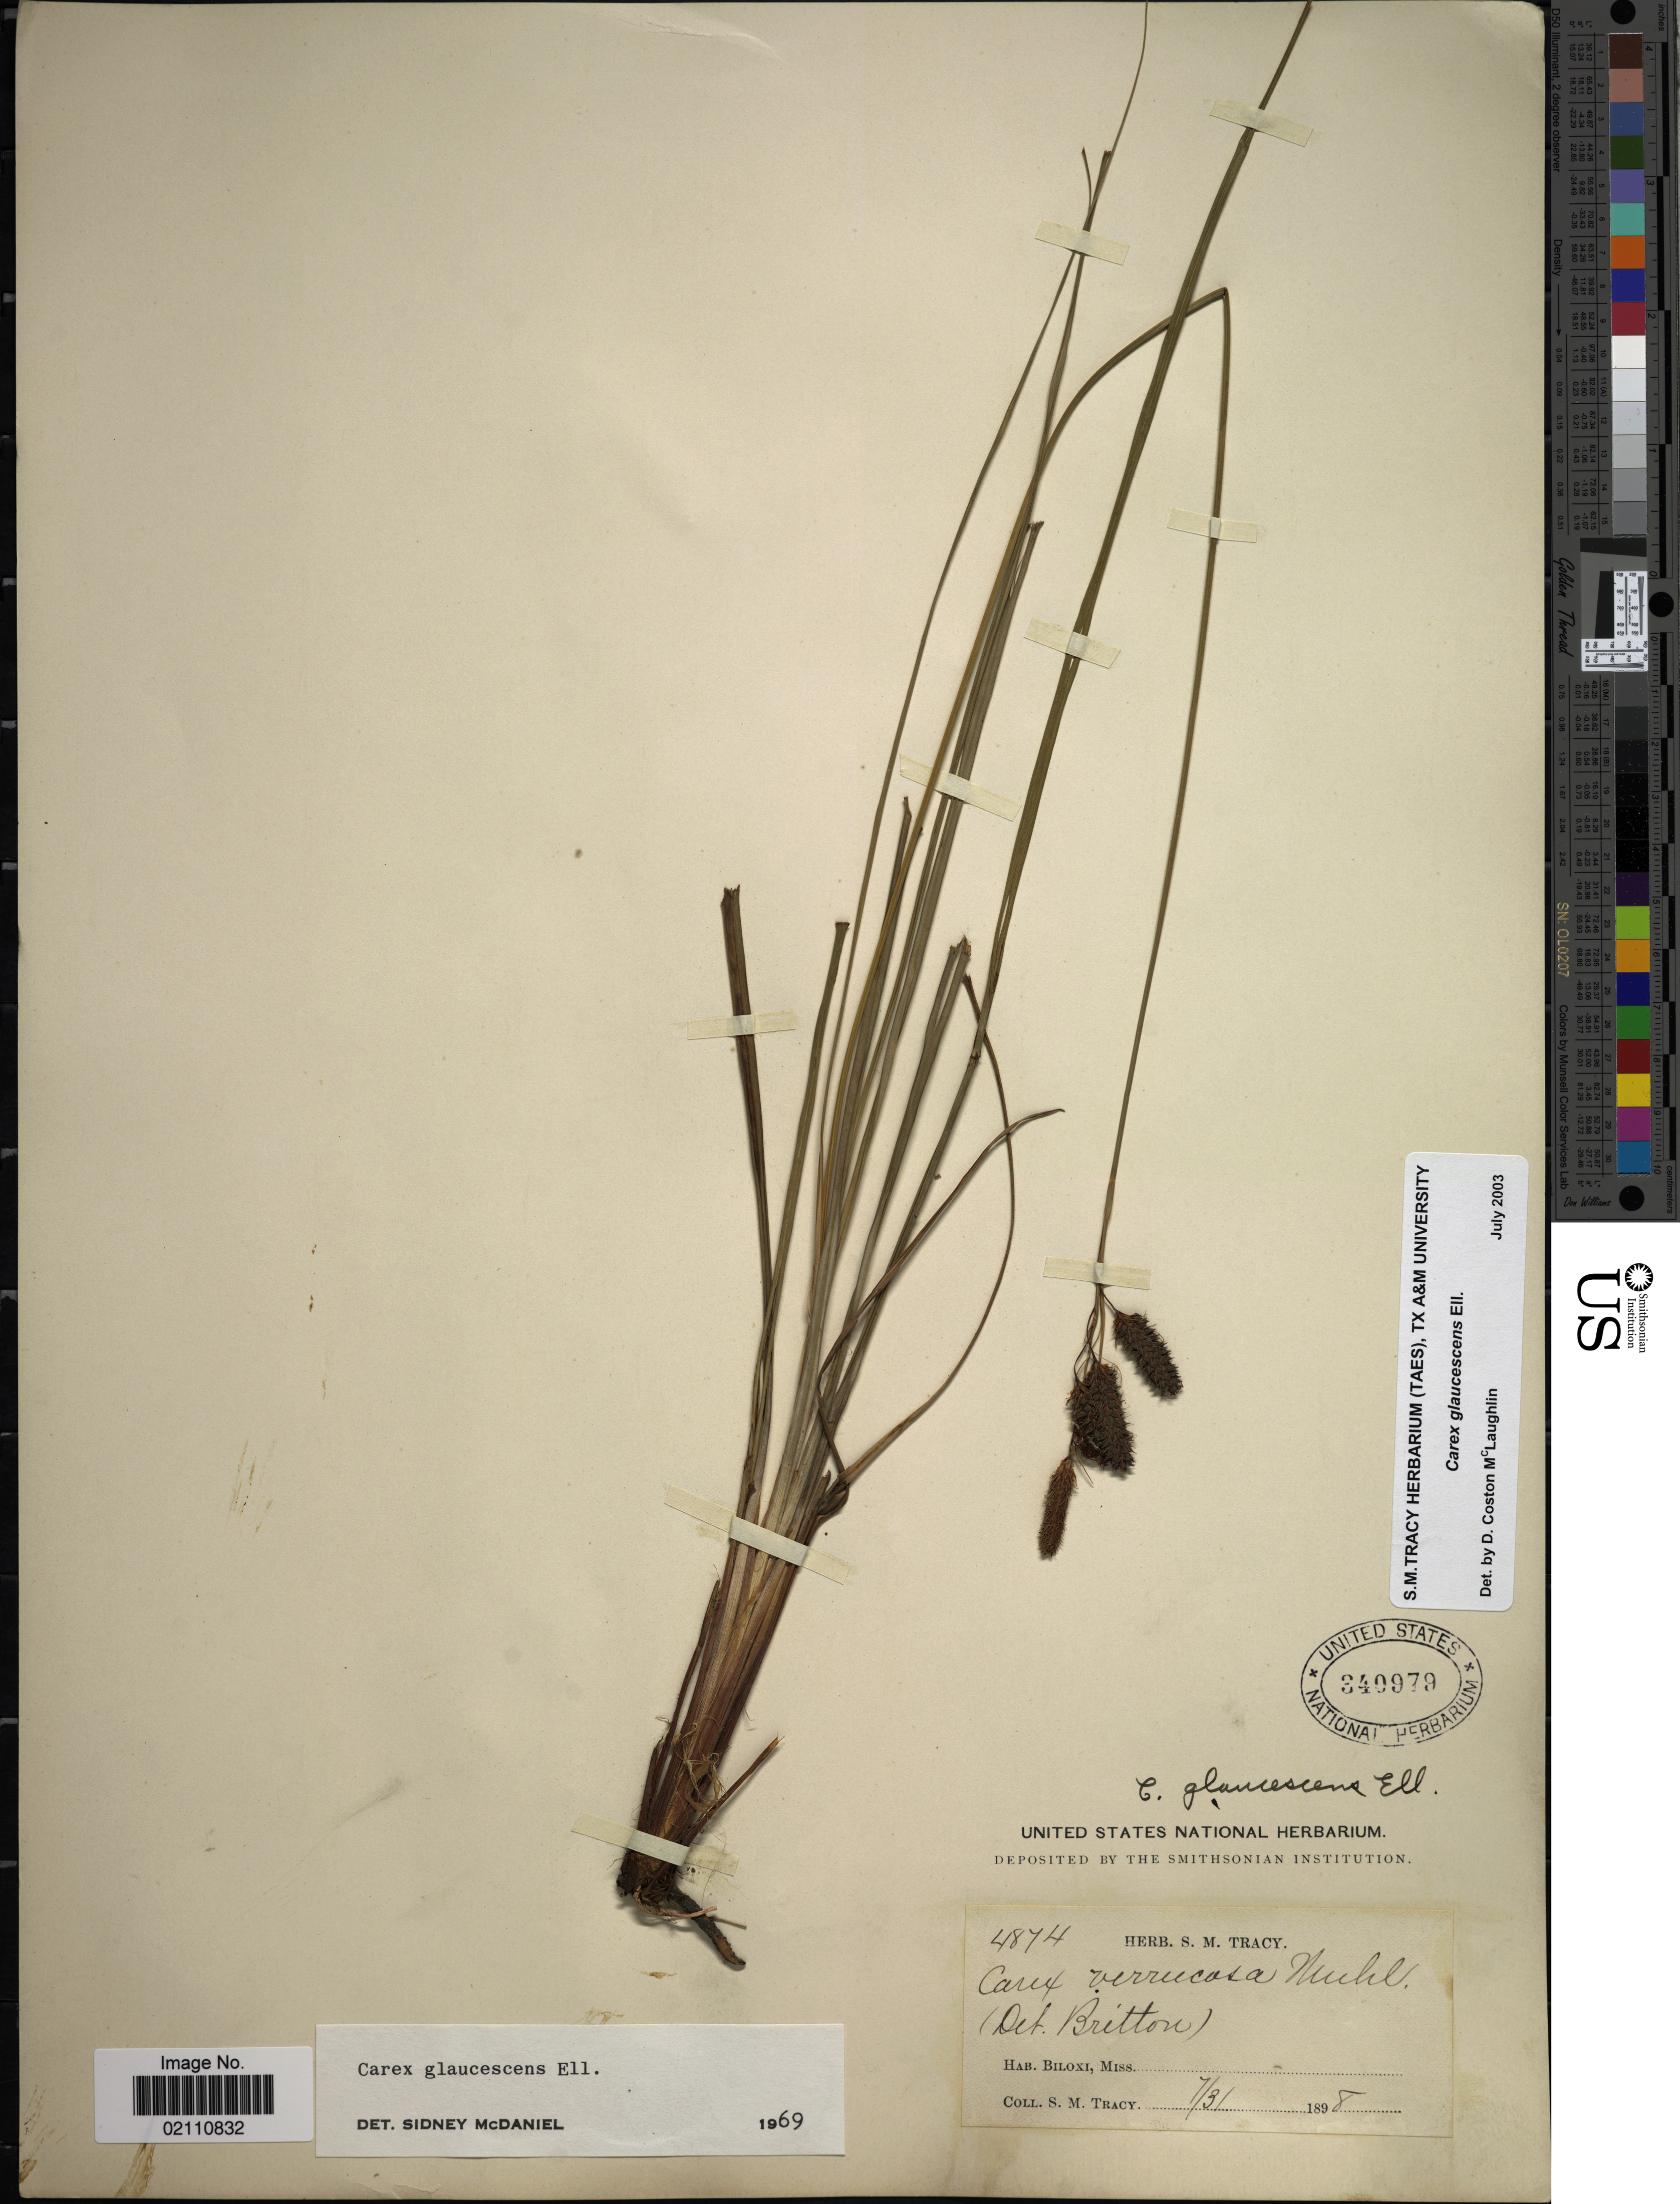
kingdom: Plantae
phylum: Tracheophyta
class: Liliopsida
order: Poales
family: Cyperaceae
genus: Carex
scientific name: Carex glaucescens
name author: Elliott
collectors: S. M. Tracy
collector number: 4874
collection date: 1898-07-31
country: United States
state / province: Mississippi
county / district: Harrison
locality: Biloxi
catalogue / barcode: US 340979